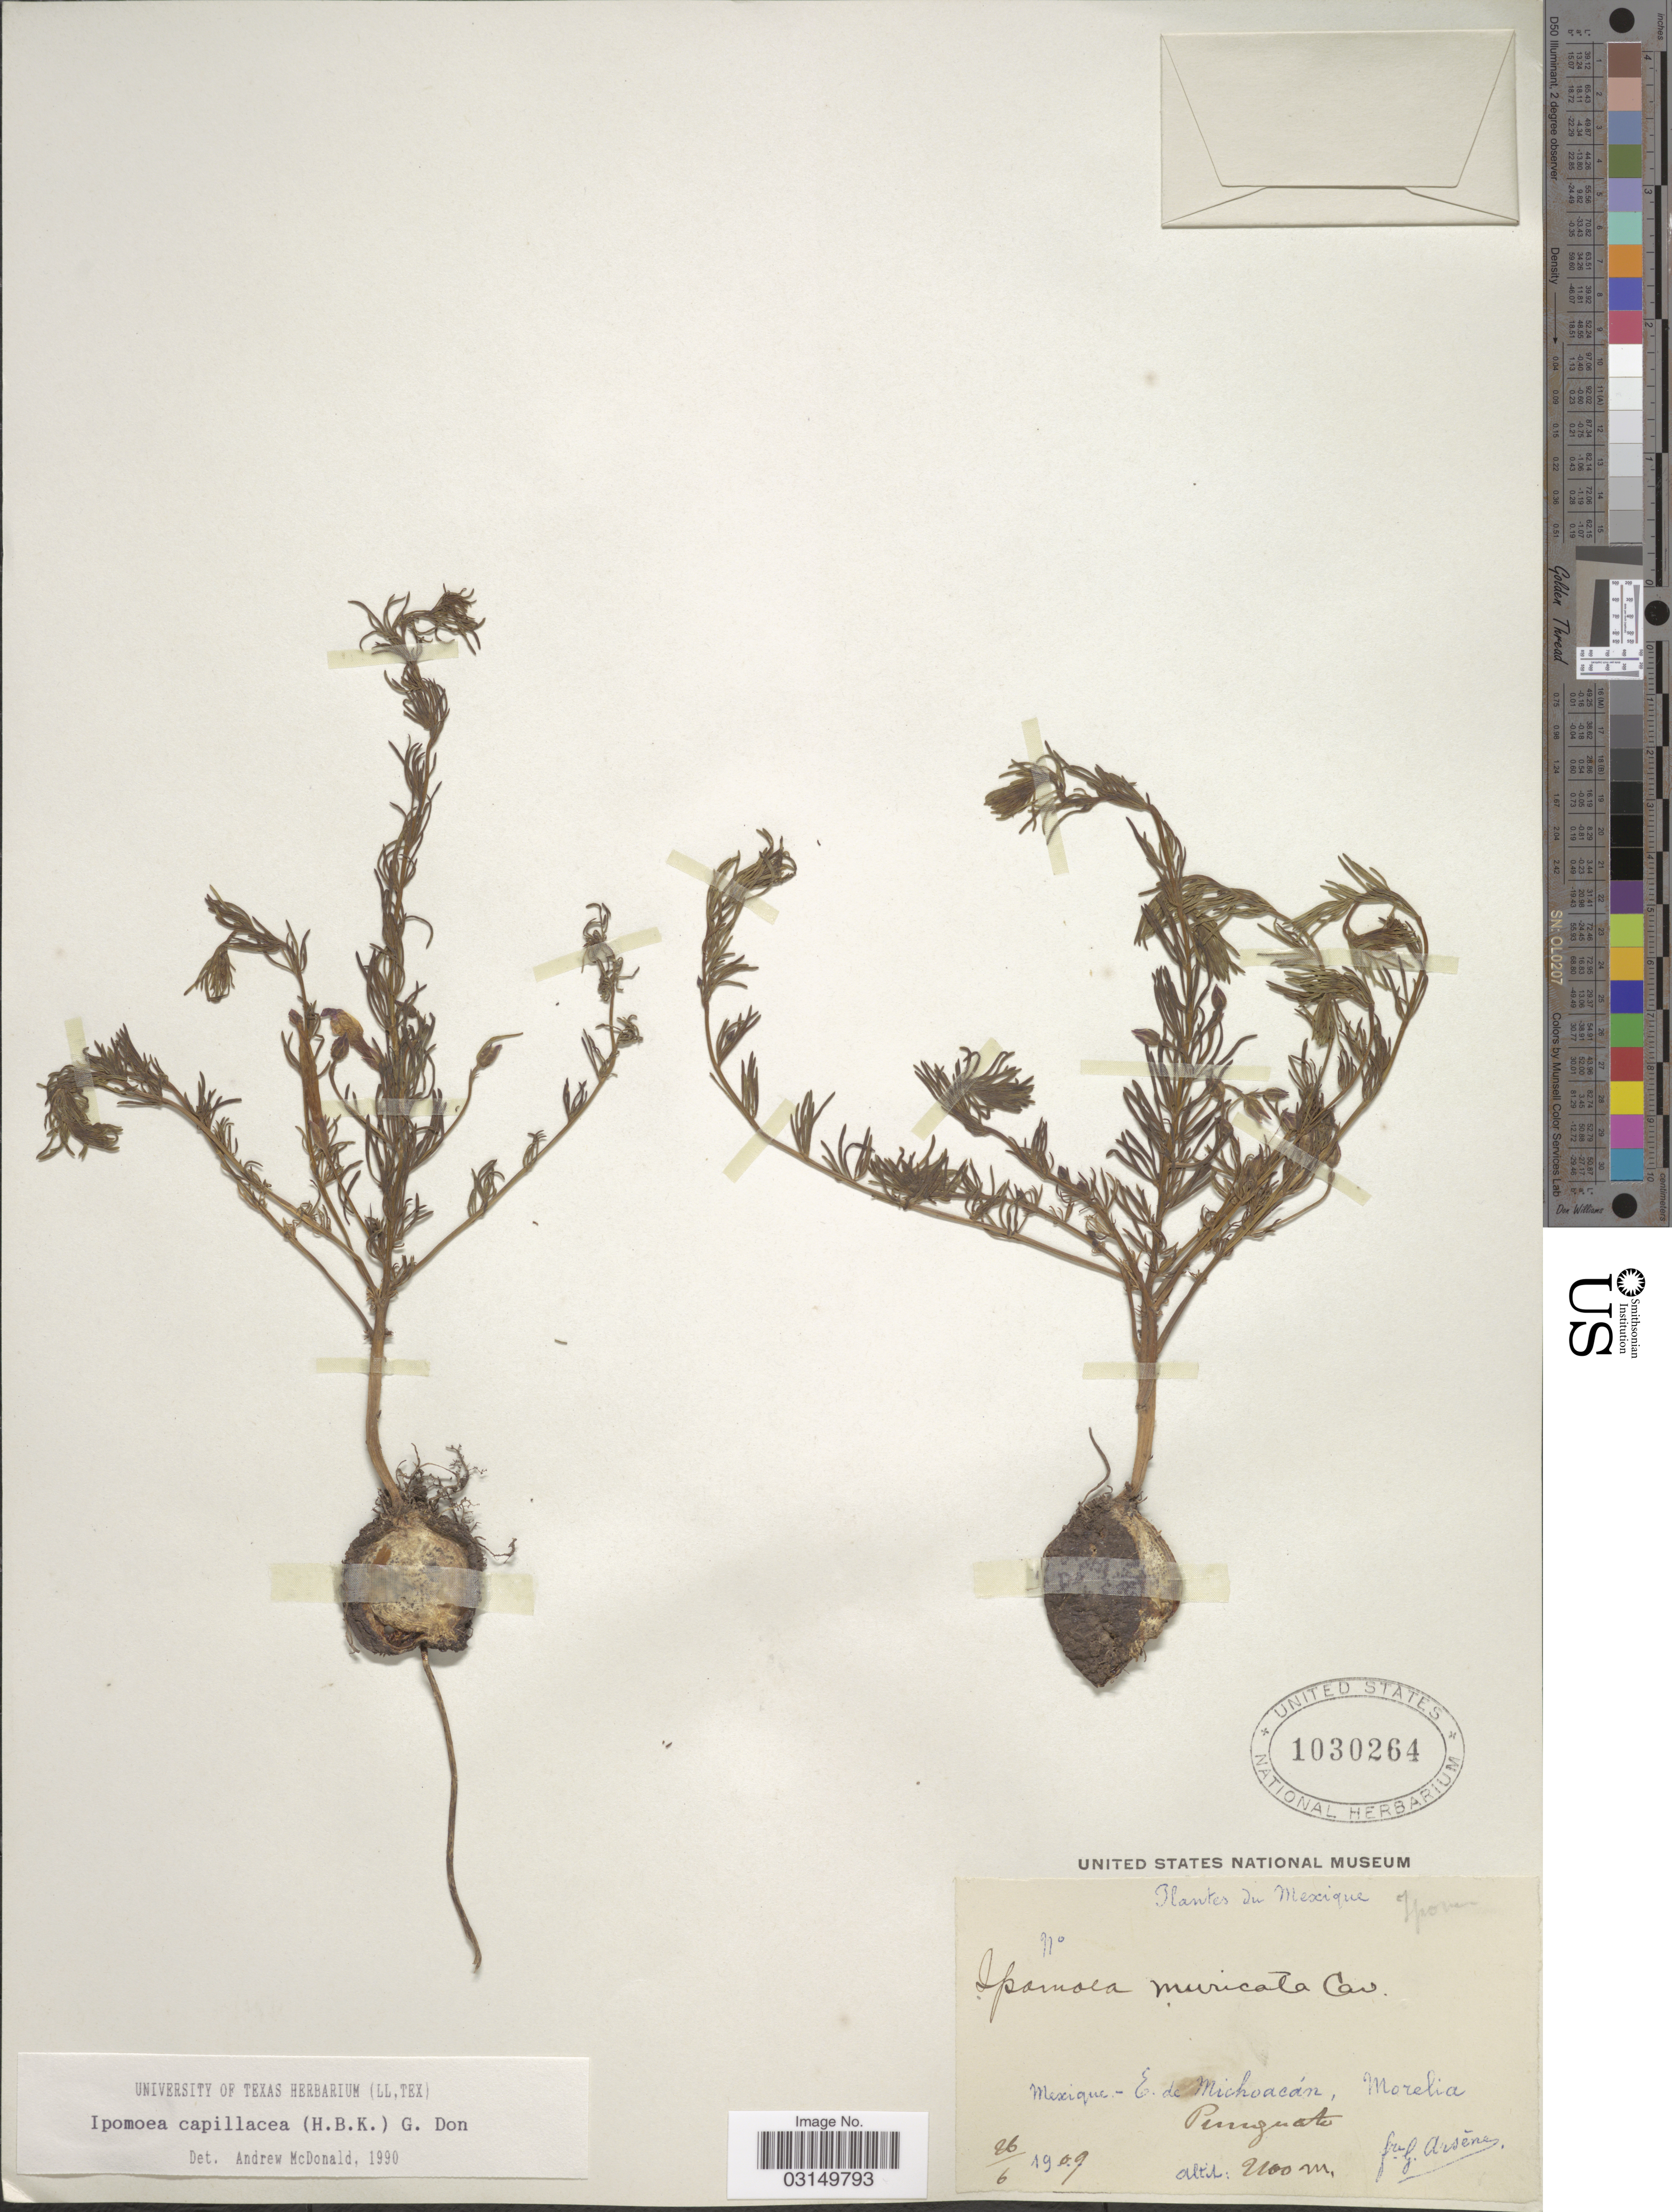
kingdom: Plantae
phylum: Tracheophyta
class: Magnoliopsida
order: Solanales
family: Convolvulaceae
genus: Ipomoea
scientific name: Ipomoea capillacea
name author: (Kunth) G. Don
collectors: Bro. G. Arsène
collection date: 1909-06-26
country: Mexico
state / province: Michoacán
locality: E. de Michoacán, Morelia Punguato.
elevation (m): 2100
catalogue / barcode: US 1030264